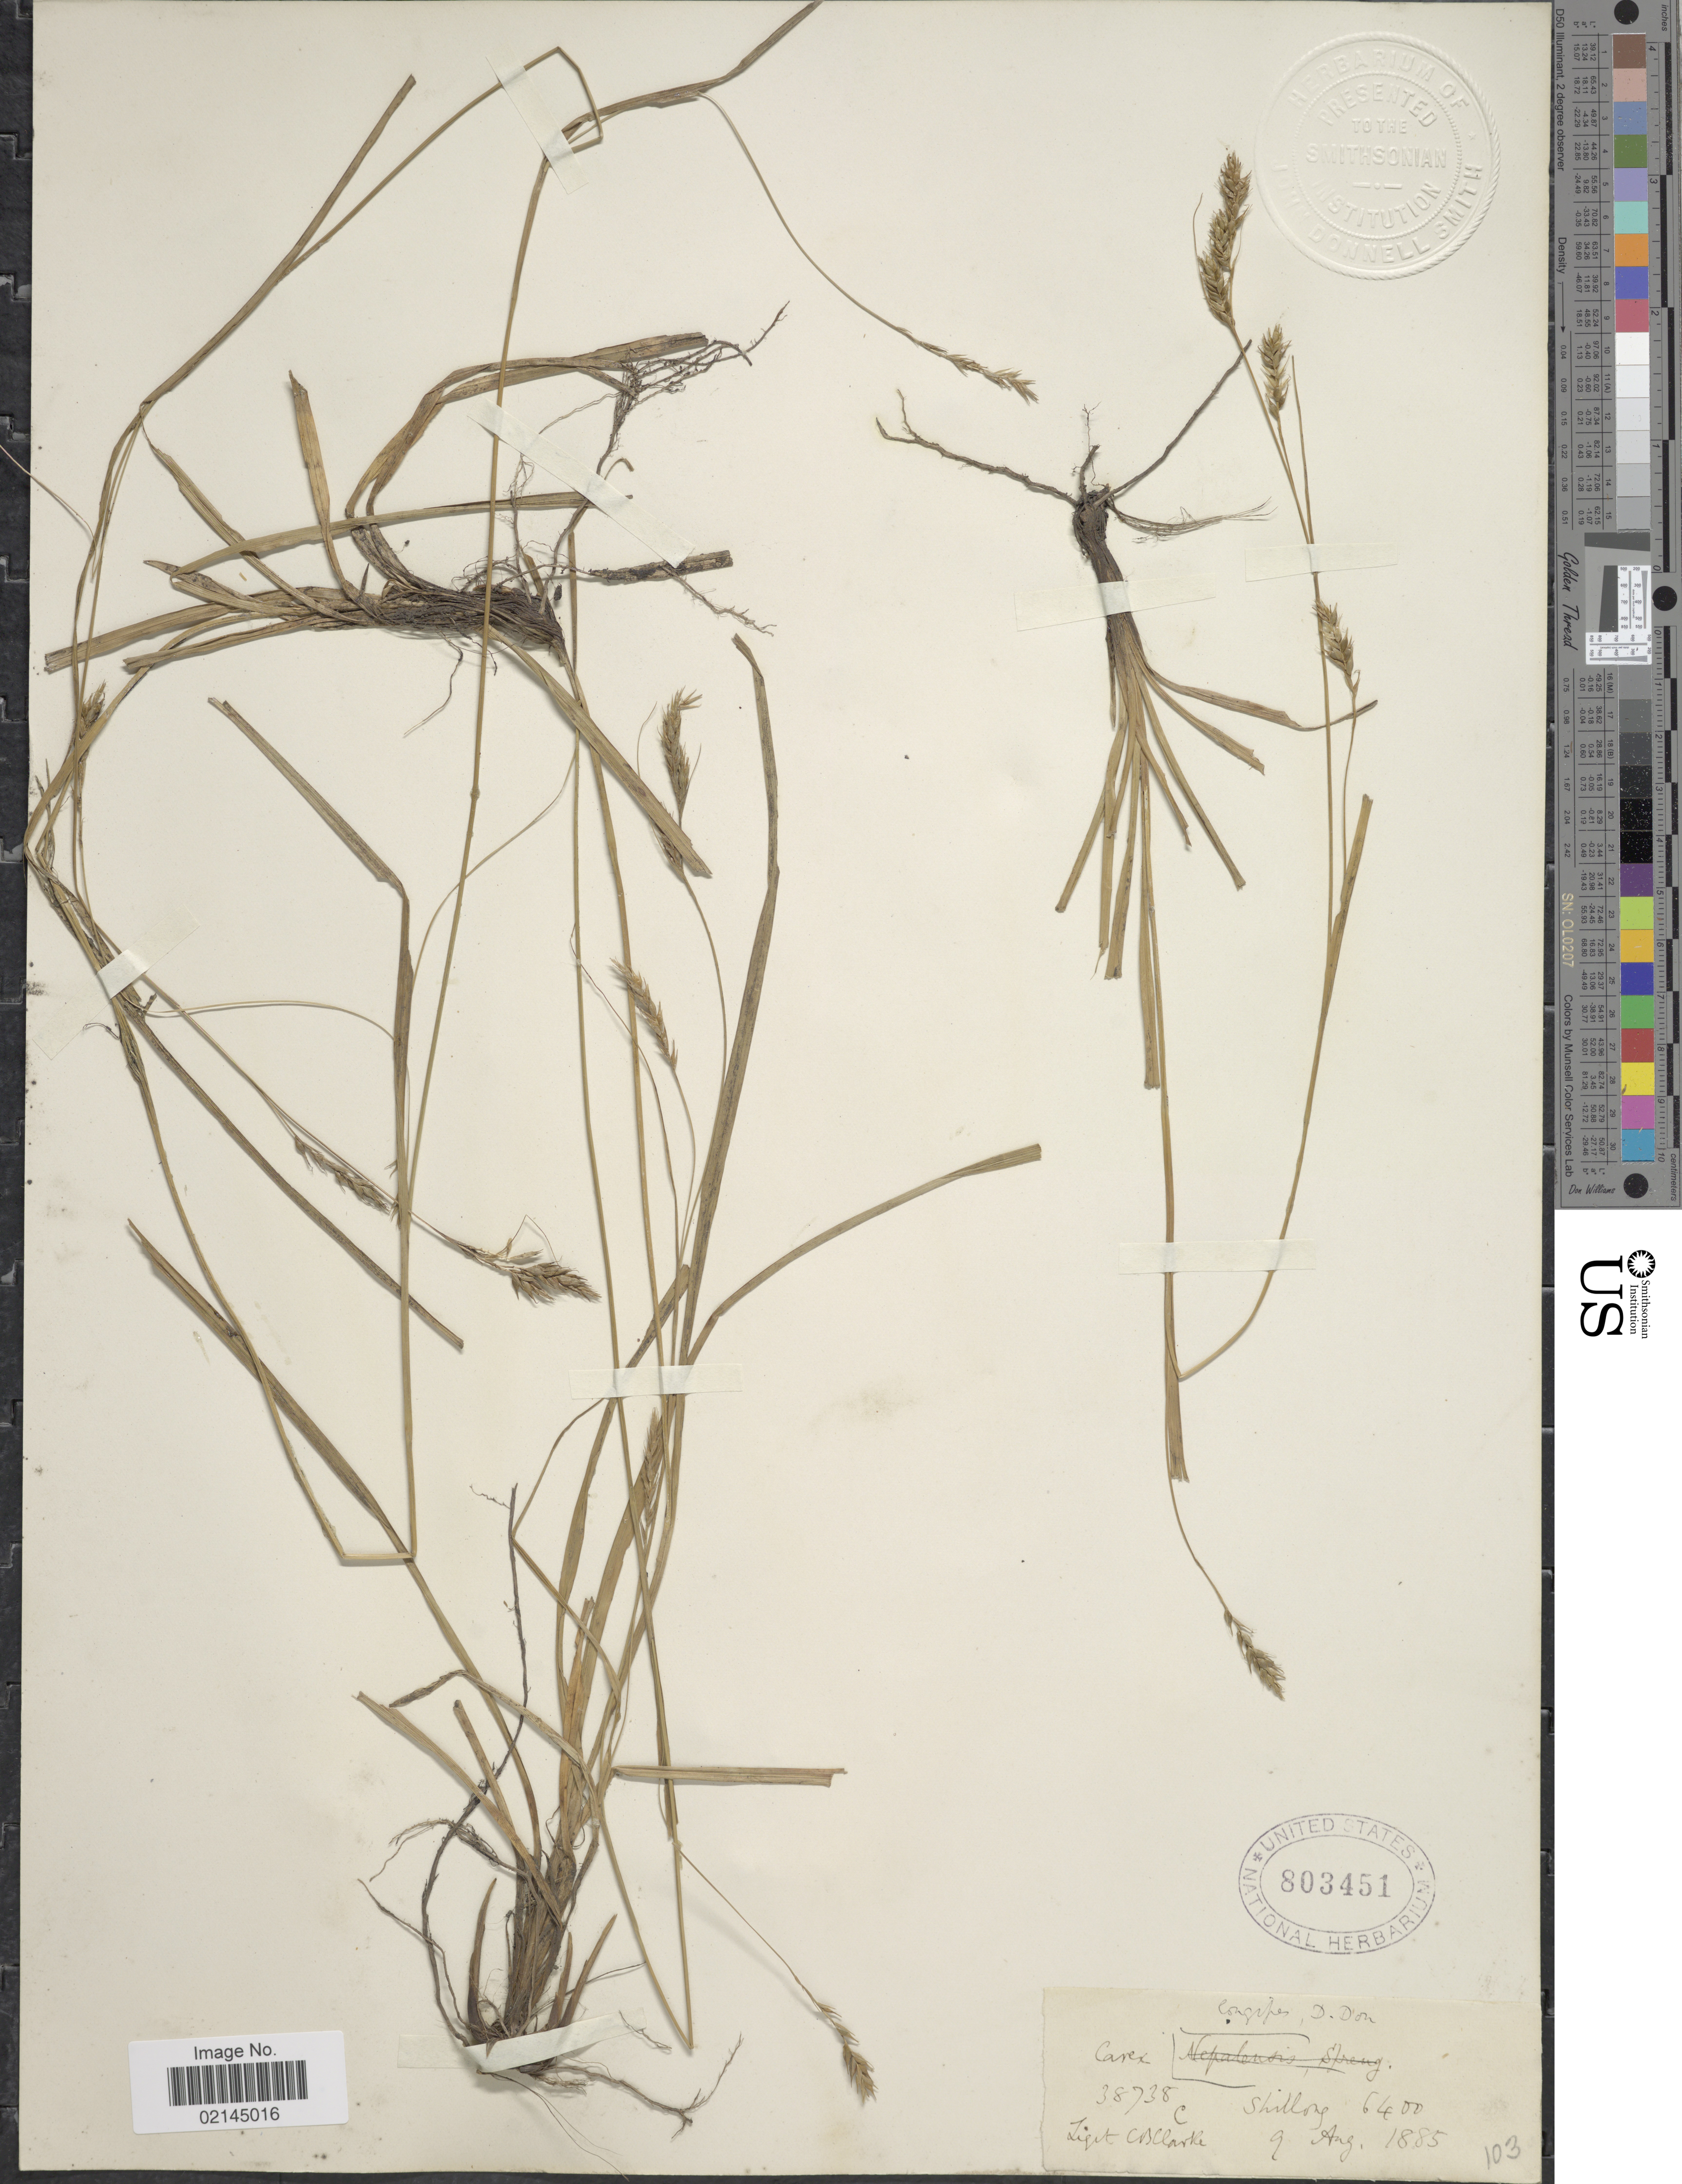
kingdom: Plantae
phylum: Tracheophyta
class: Liliopsida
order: Poales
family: Cyperaceae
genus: Carex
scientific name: Carex longipes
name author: D. Don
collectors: C. B. Clarke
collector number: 38738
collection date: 1885-08-09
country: India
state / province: Meghalaya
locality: Shillong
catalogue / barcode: US 803451